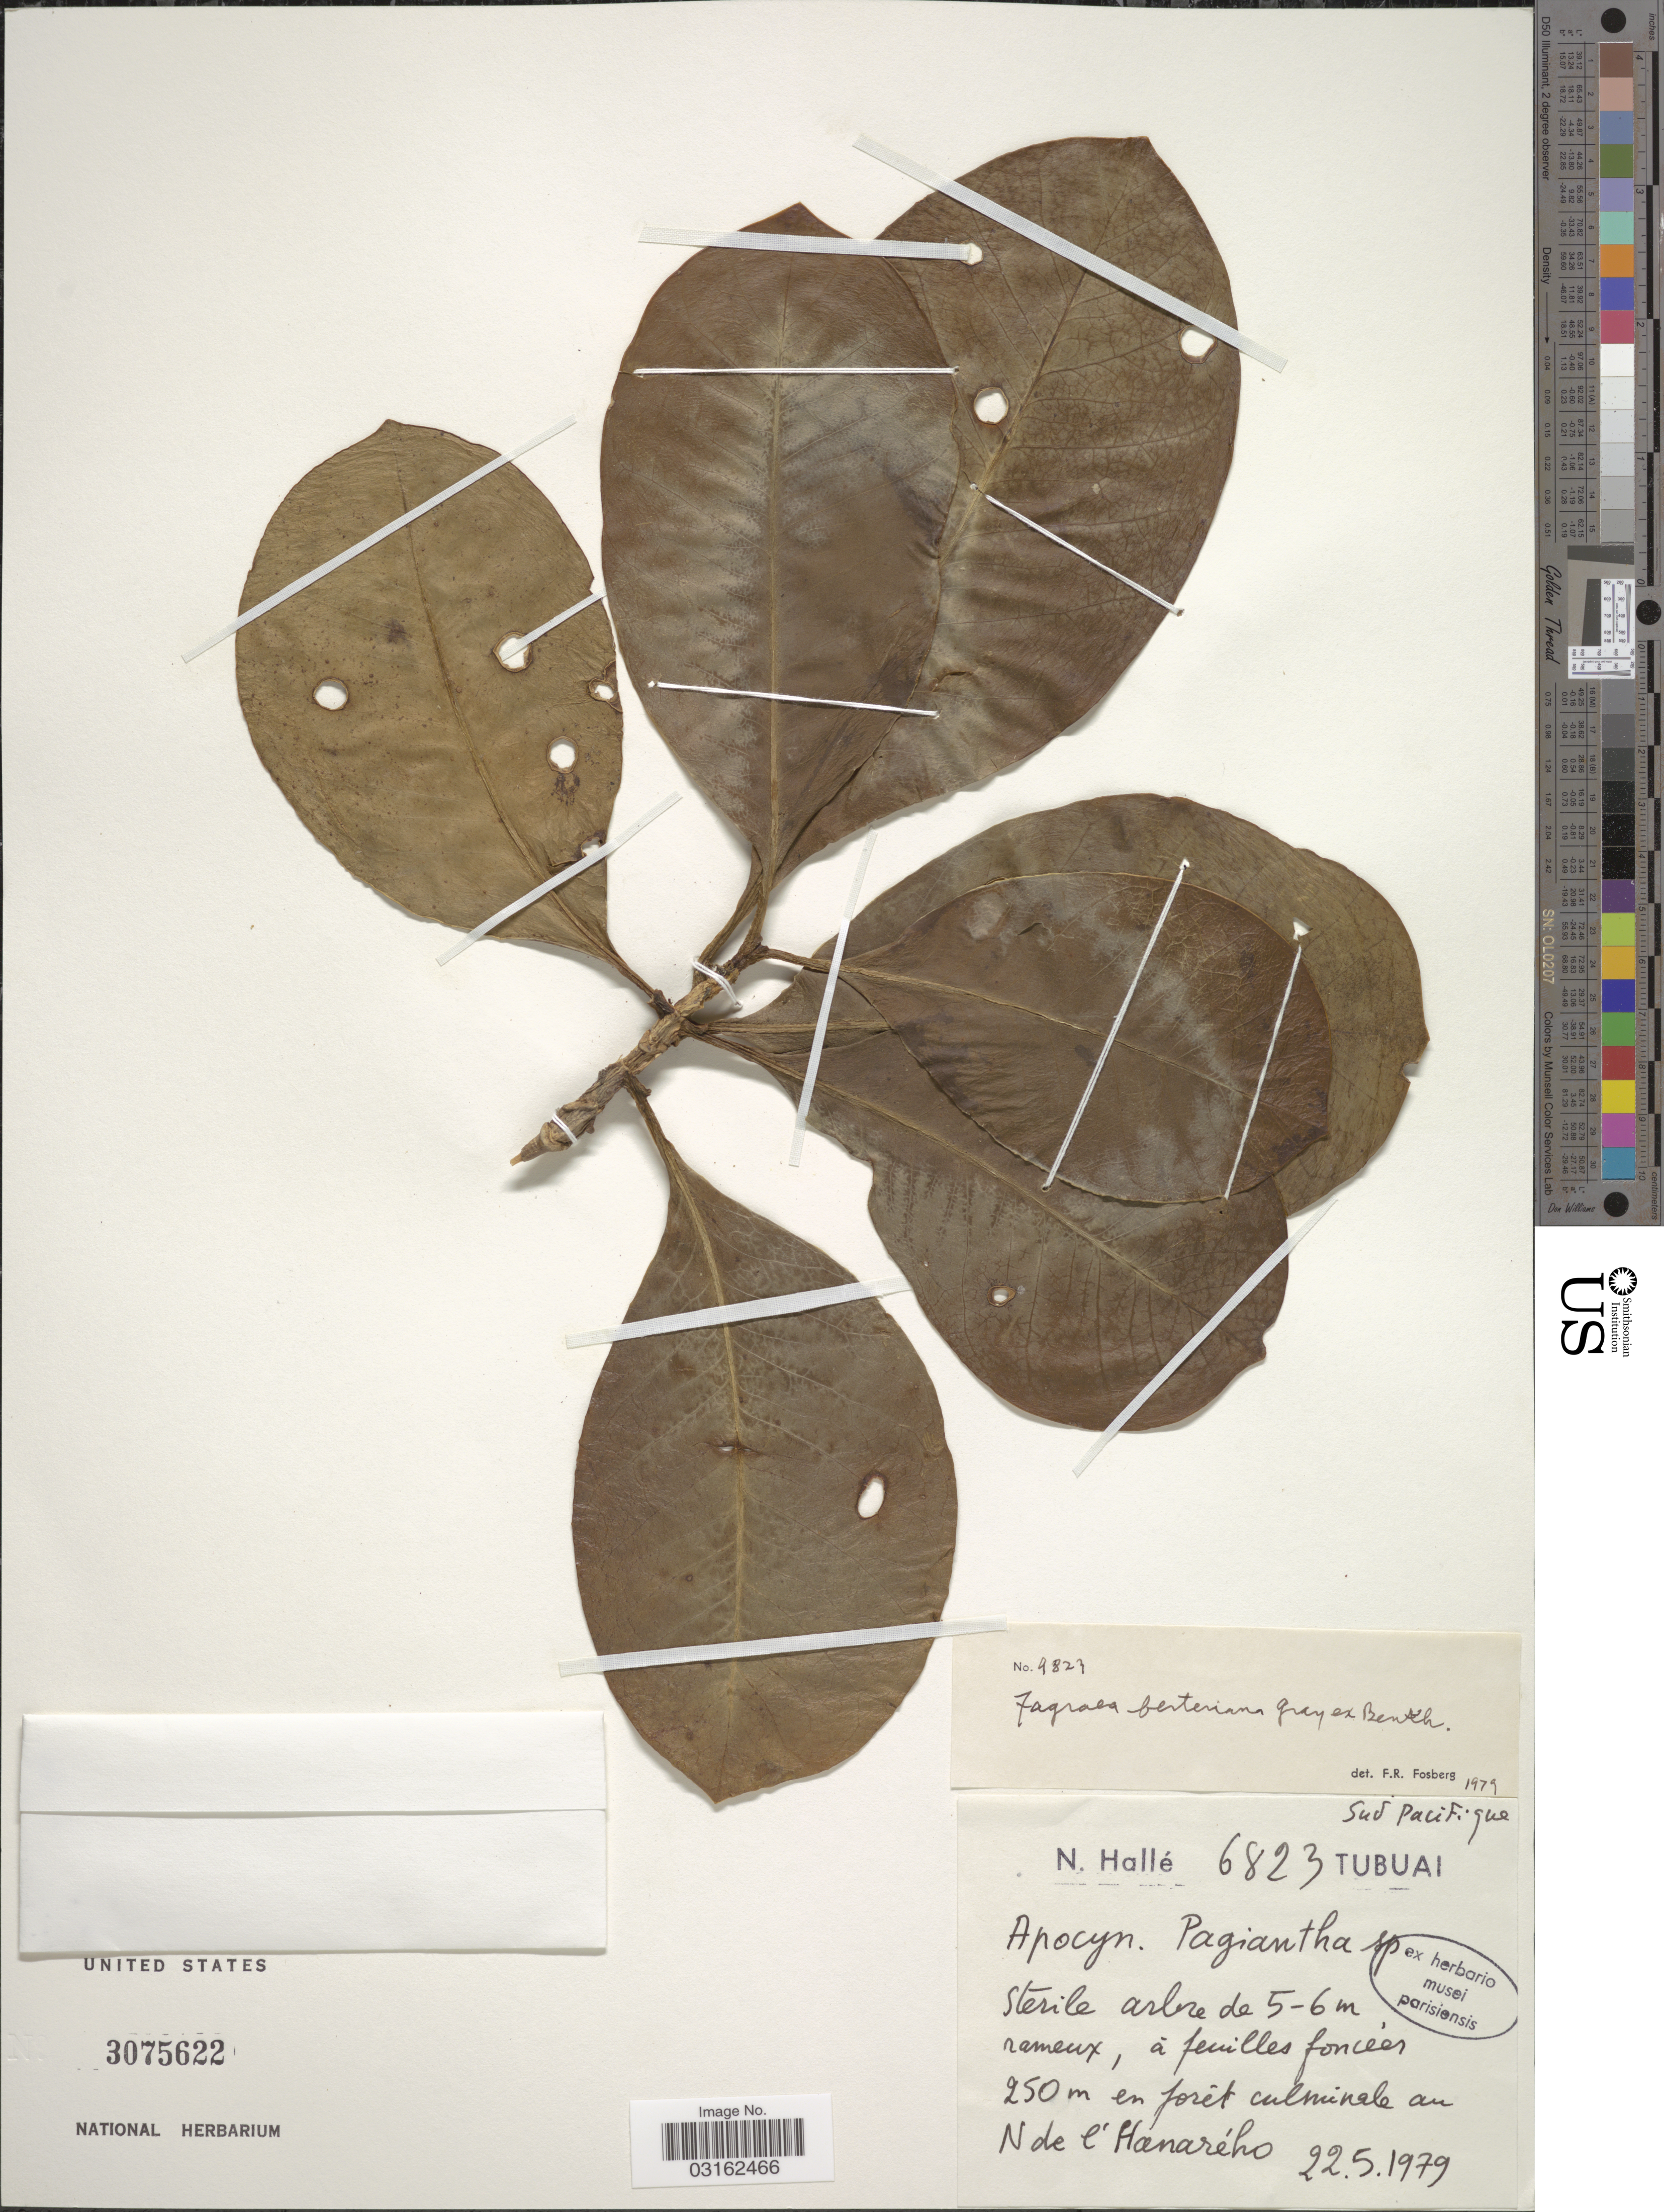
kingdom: Plantae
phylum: Tracheophyta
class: Magnoliopsida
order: Gentianales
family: Gentianaceae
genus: Fagraea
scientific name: Fagraea berteroana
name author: A. Gray ex Benth.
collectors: N. Hallé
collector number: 6823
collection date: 1979-05-22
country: French Polynesia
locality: Sud Pacifique. Tubuai. N de l'Hanarého.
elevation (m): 250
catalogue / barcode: US 3075622